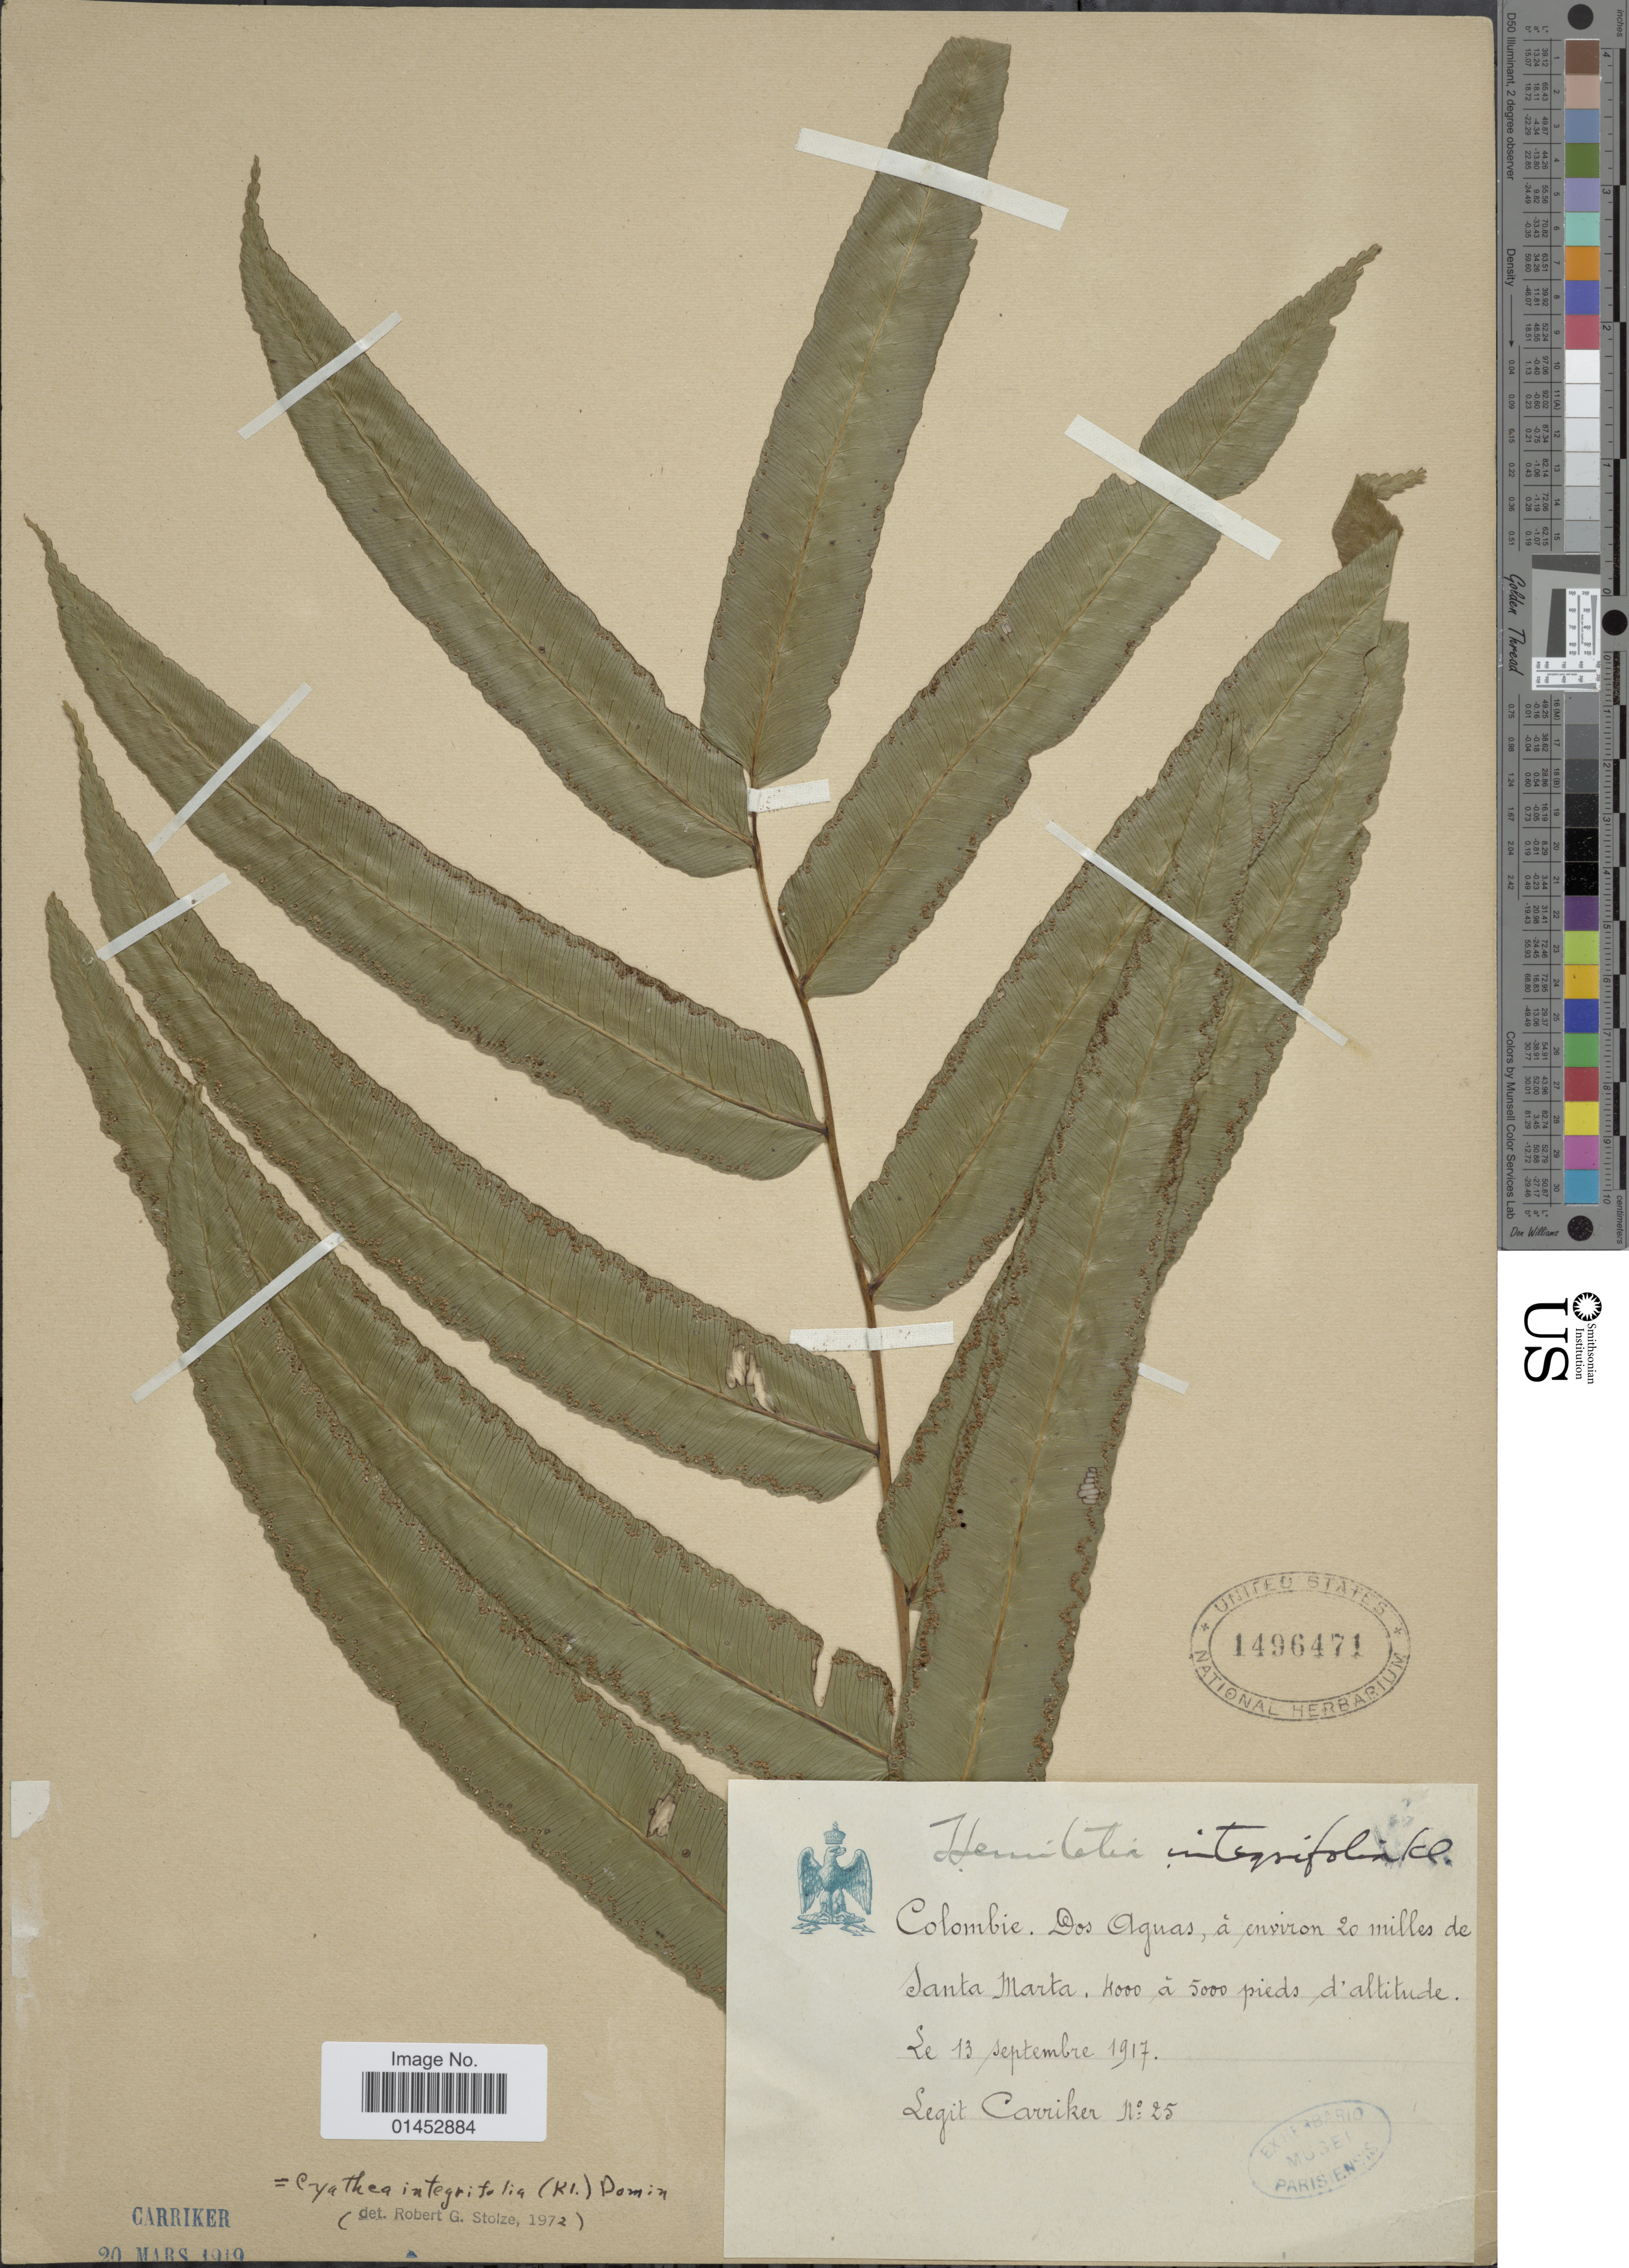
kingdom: Plantae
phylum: Tracheophyta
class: Polypodiopsida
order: Cyatheales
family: Cyatheaceae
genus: Cyathea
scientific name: Cyathea speciosa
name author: Humb. & Bonpl. ex Willd.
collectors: Carriker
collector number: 25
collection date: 1917-09-13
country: Colombia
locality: Dos Aguas, á environ 20 miles de Santa Marta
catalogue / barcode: US 1496471